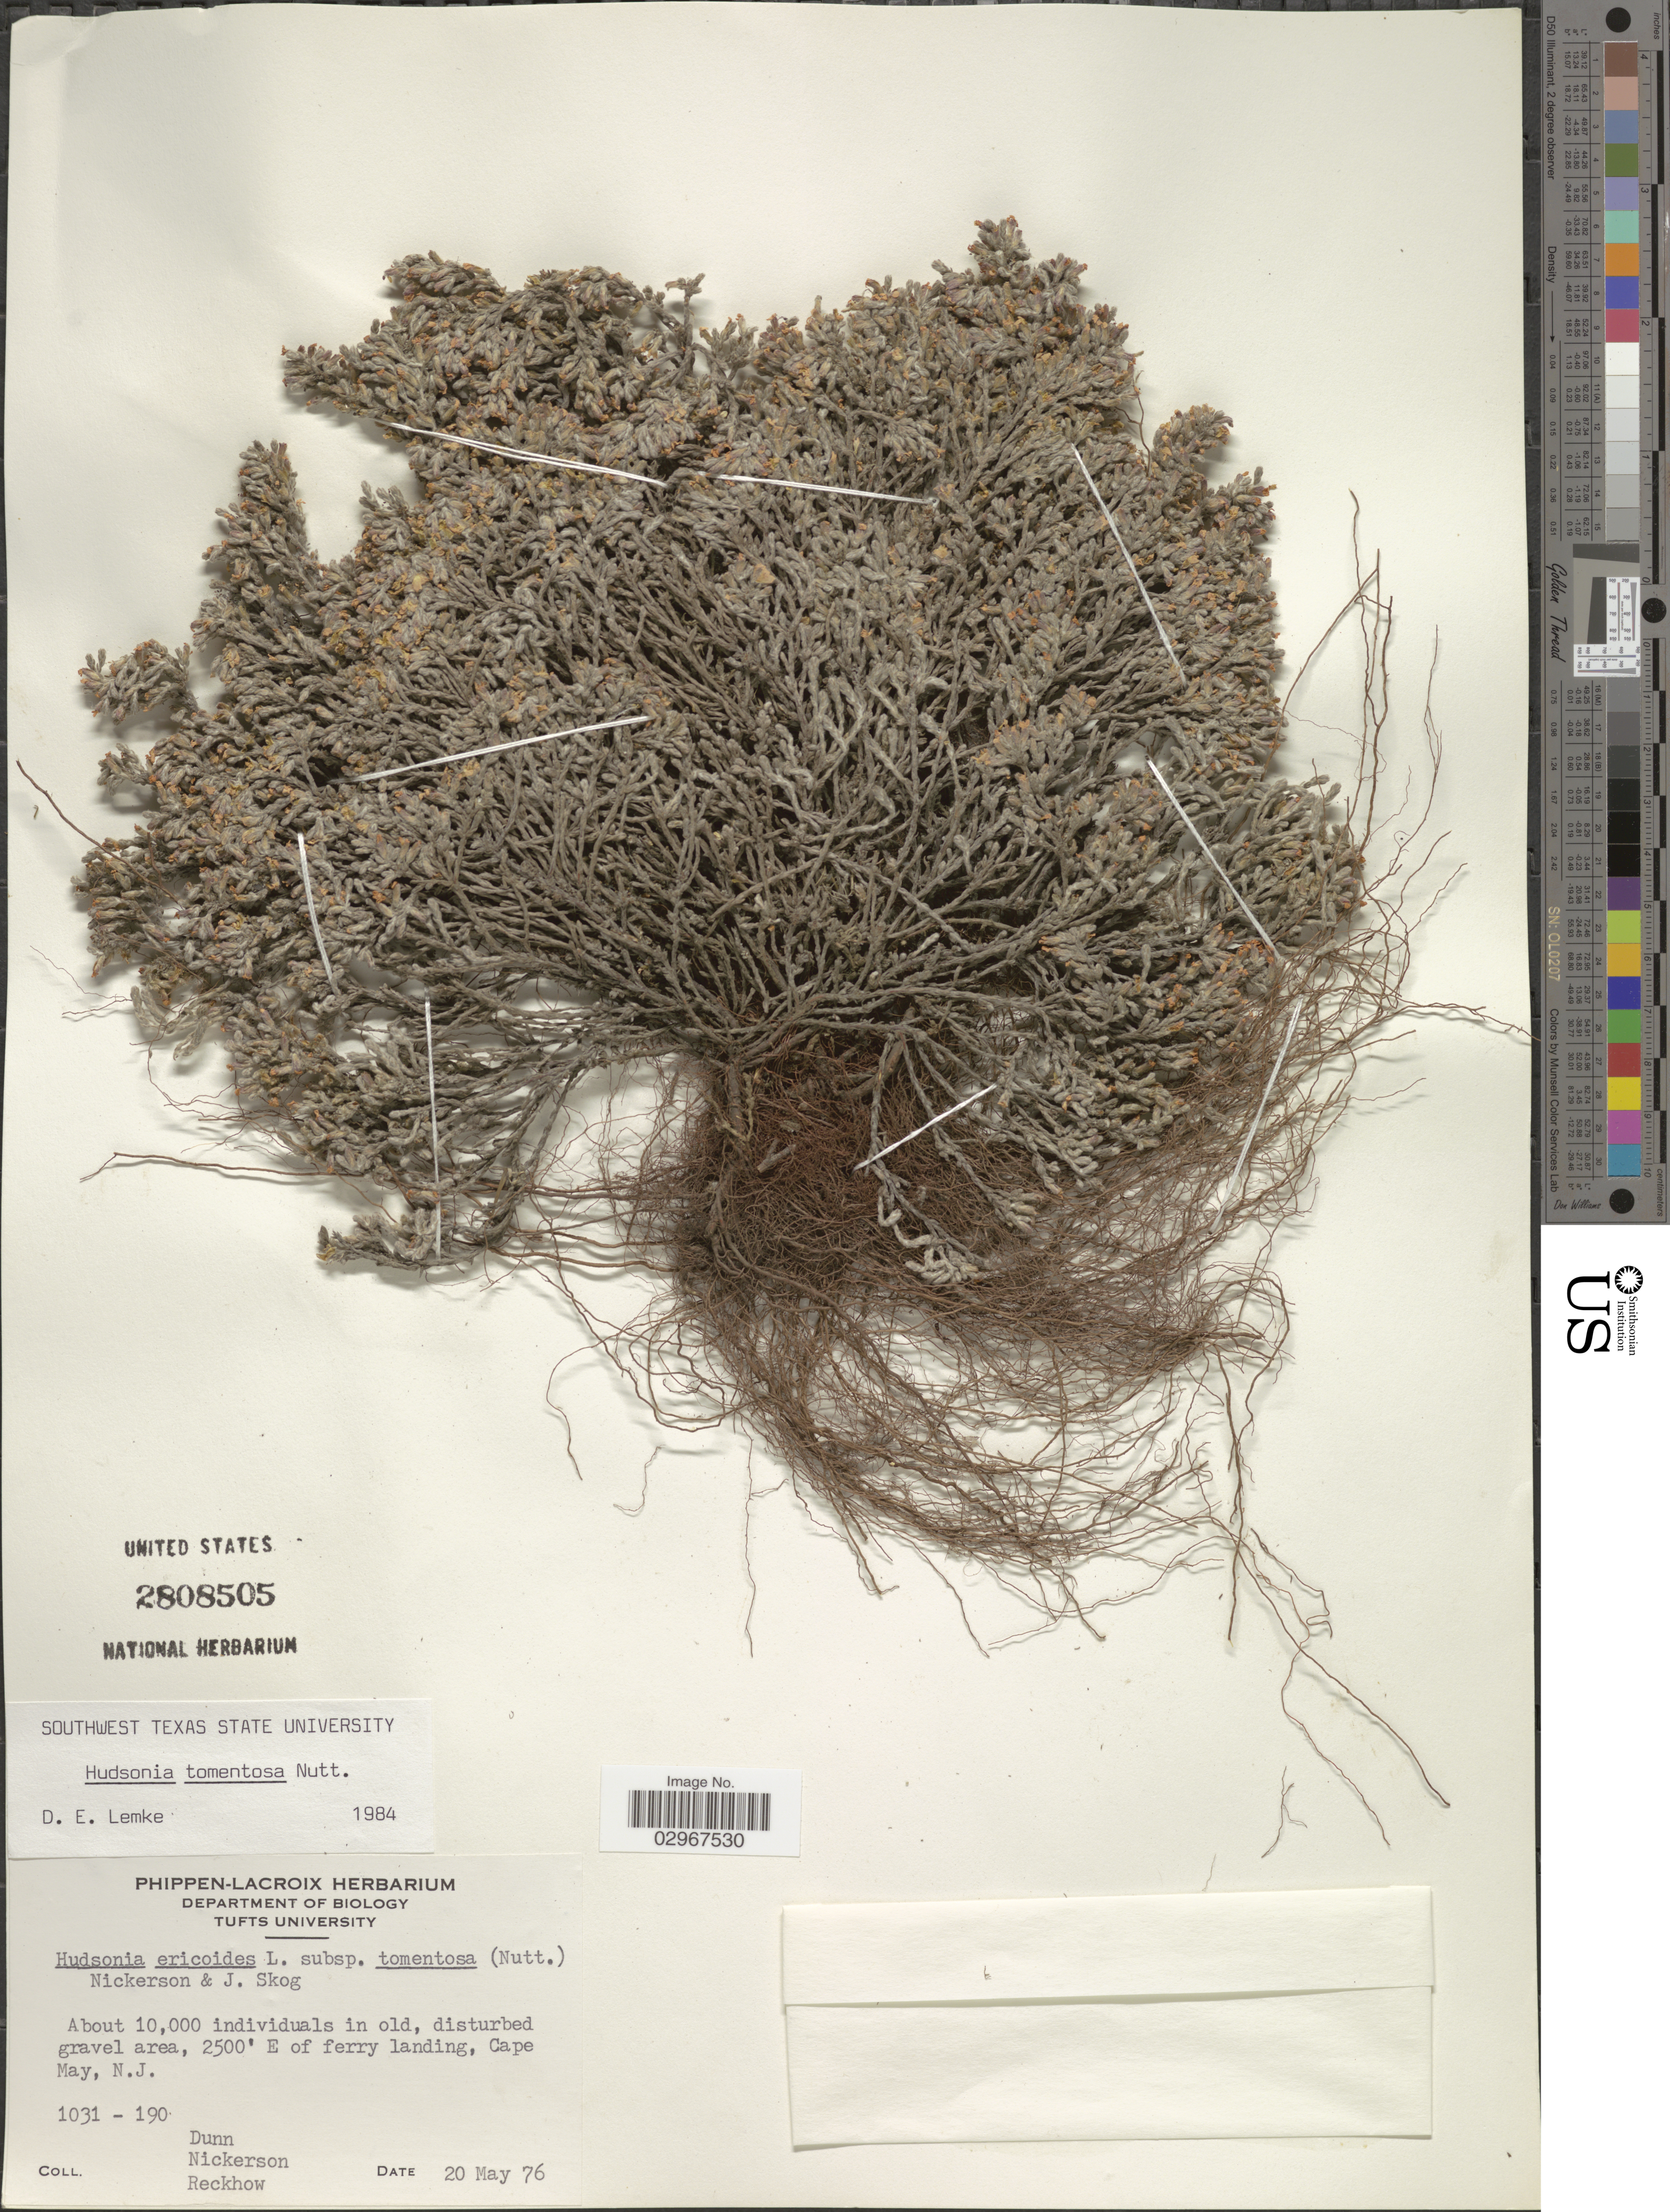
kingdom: Plantae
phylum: Tracheophyta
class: Magnoliopsida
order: Malvales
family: Cistaceae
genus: Hudsonia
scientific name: Hudsonia tomentosa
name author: Nutt.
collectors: -- Dunn, Nickerson, -- & Reckhow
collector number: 1031-190?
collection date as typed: Transcribed d/m/y: 20/5/76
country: United States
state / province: New Jersey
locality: E of ferry landing, Cape May, N.J.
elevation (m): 762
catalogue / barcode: US 2808505